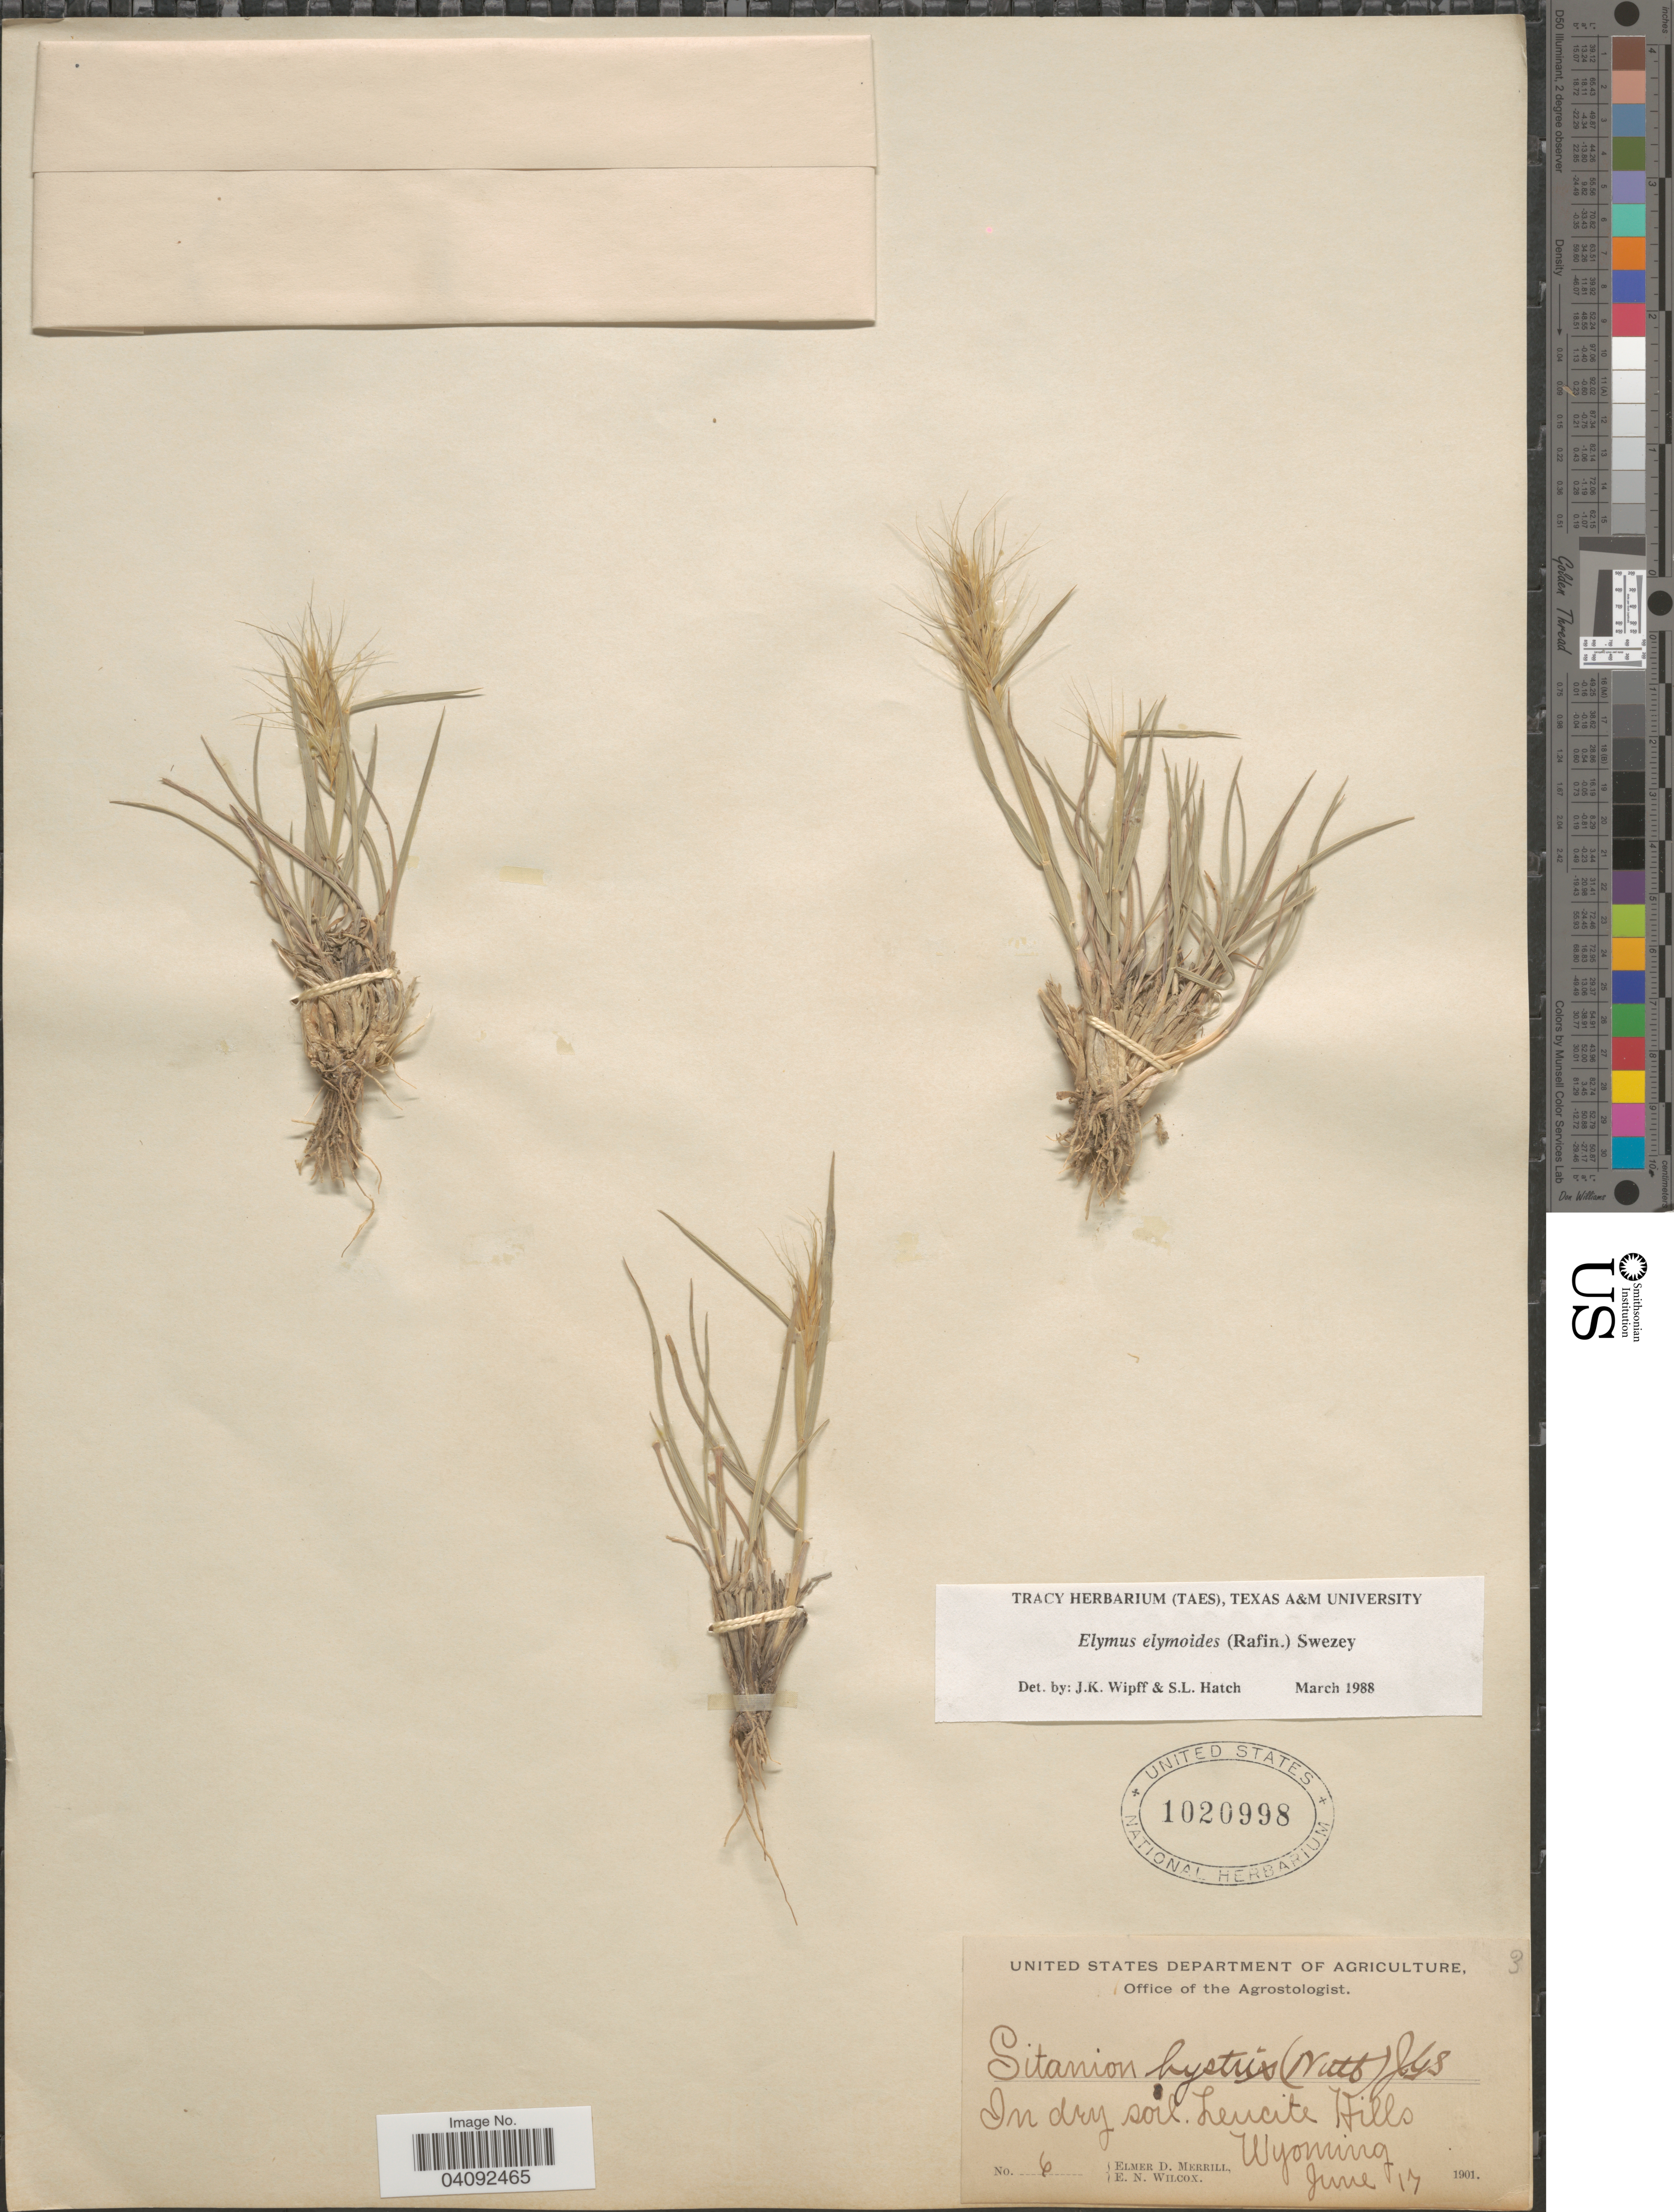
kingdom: Plantae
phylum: Tracheophyta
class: Liliopsida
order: Poales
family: Poaceae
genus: Elymus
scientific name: Elymus elymoides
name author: (Raf.) Swezey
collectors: E. D. Merrill & E. Wilcox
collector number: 6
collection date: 1901-06-17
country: United States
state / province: Wyoming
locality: Leucite Hills.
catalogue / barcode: US 1020998